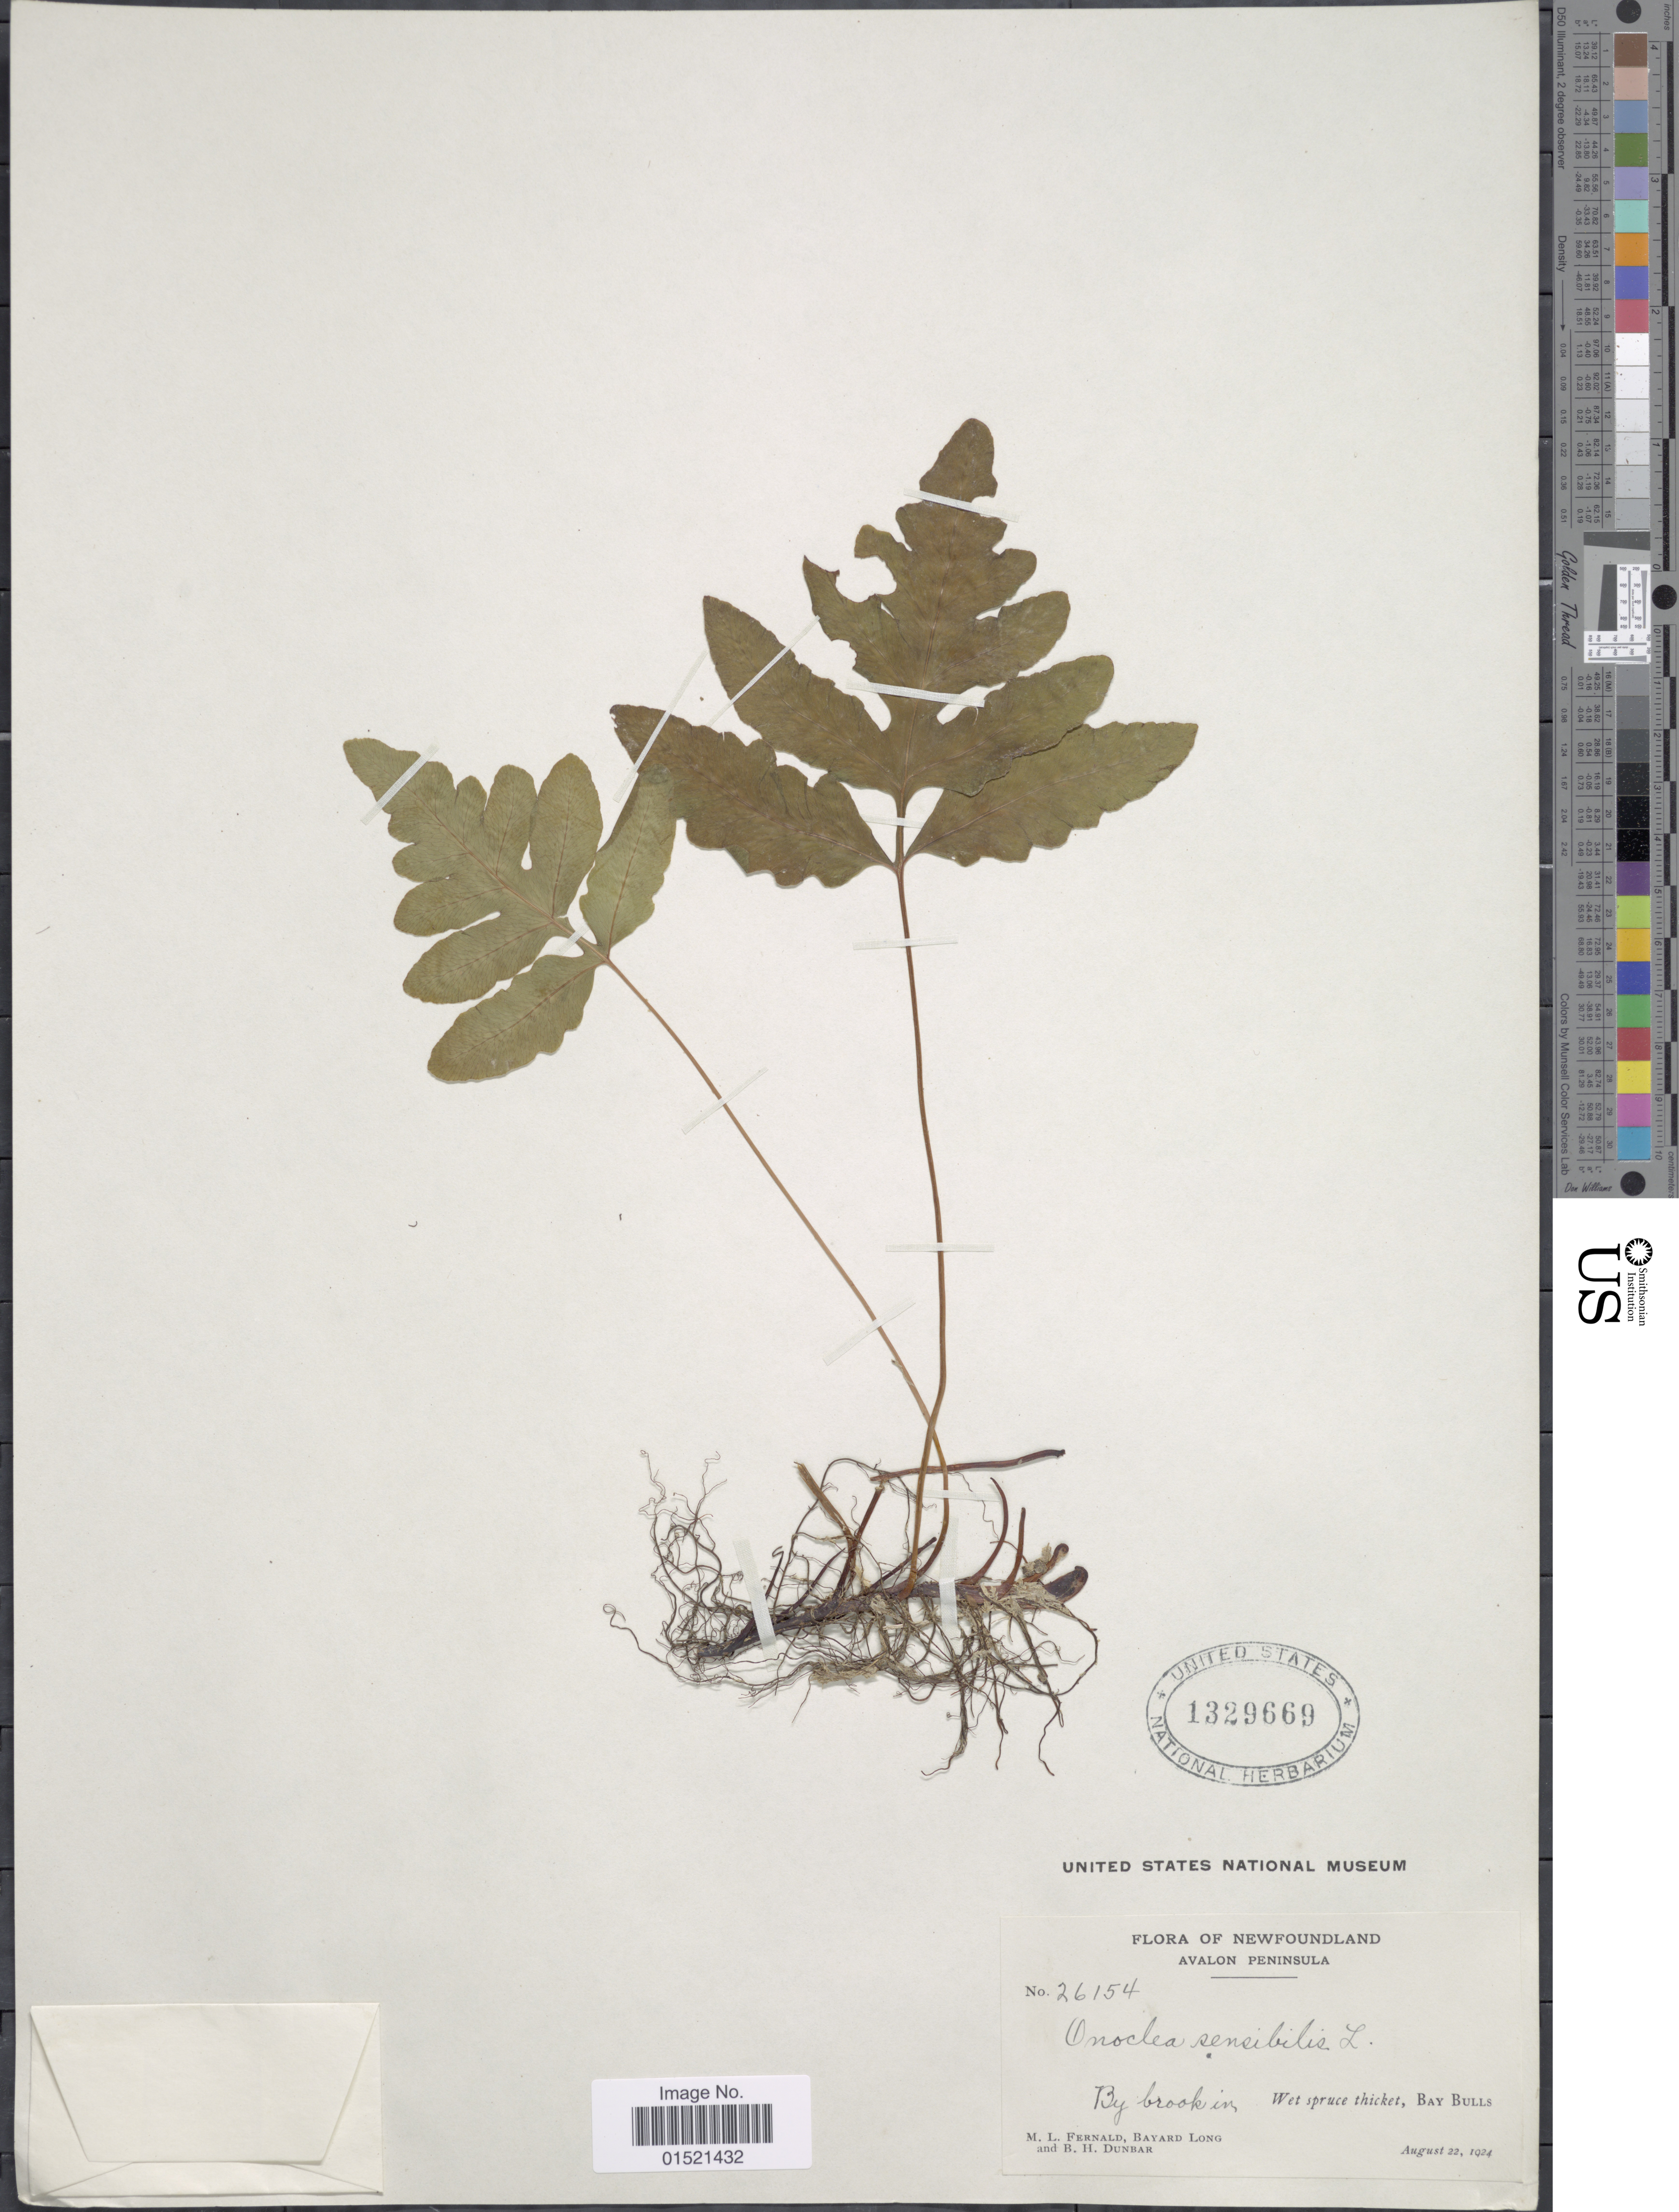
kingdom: Plantae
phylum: Tracheophyta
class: Polypodiopsida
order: Polypodiales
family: Onocleaceae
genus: Onoclea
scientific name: Onoclea sensibilis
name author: L.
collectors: M. L. Fernald, B. Long & B. Dunbar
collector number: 26154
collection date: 1924-08-22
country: Canada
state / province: Newfoundland and Labrador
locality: Avalon Peninsula, By brook in Wet sprce thicket, Bay Bulls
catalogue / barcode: US 1329669